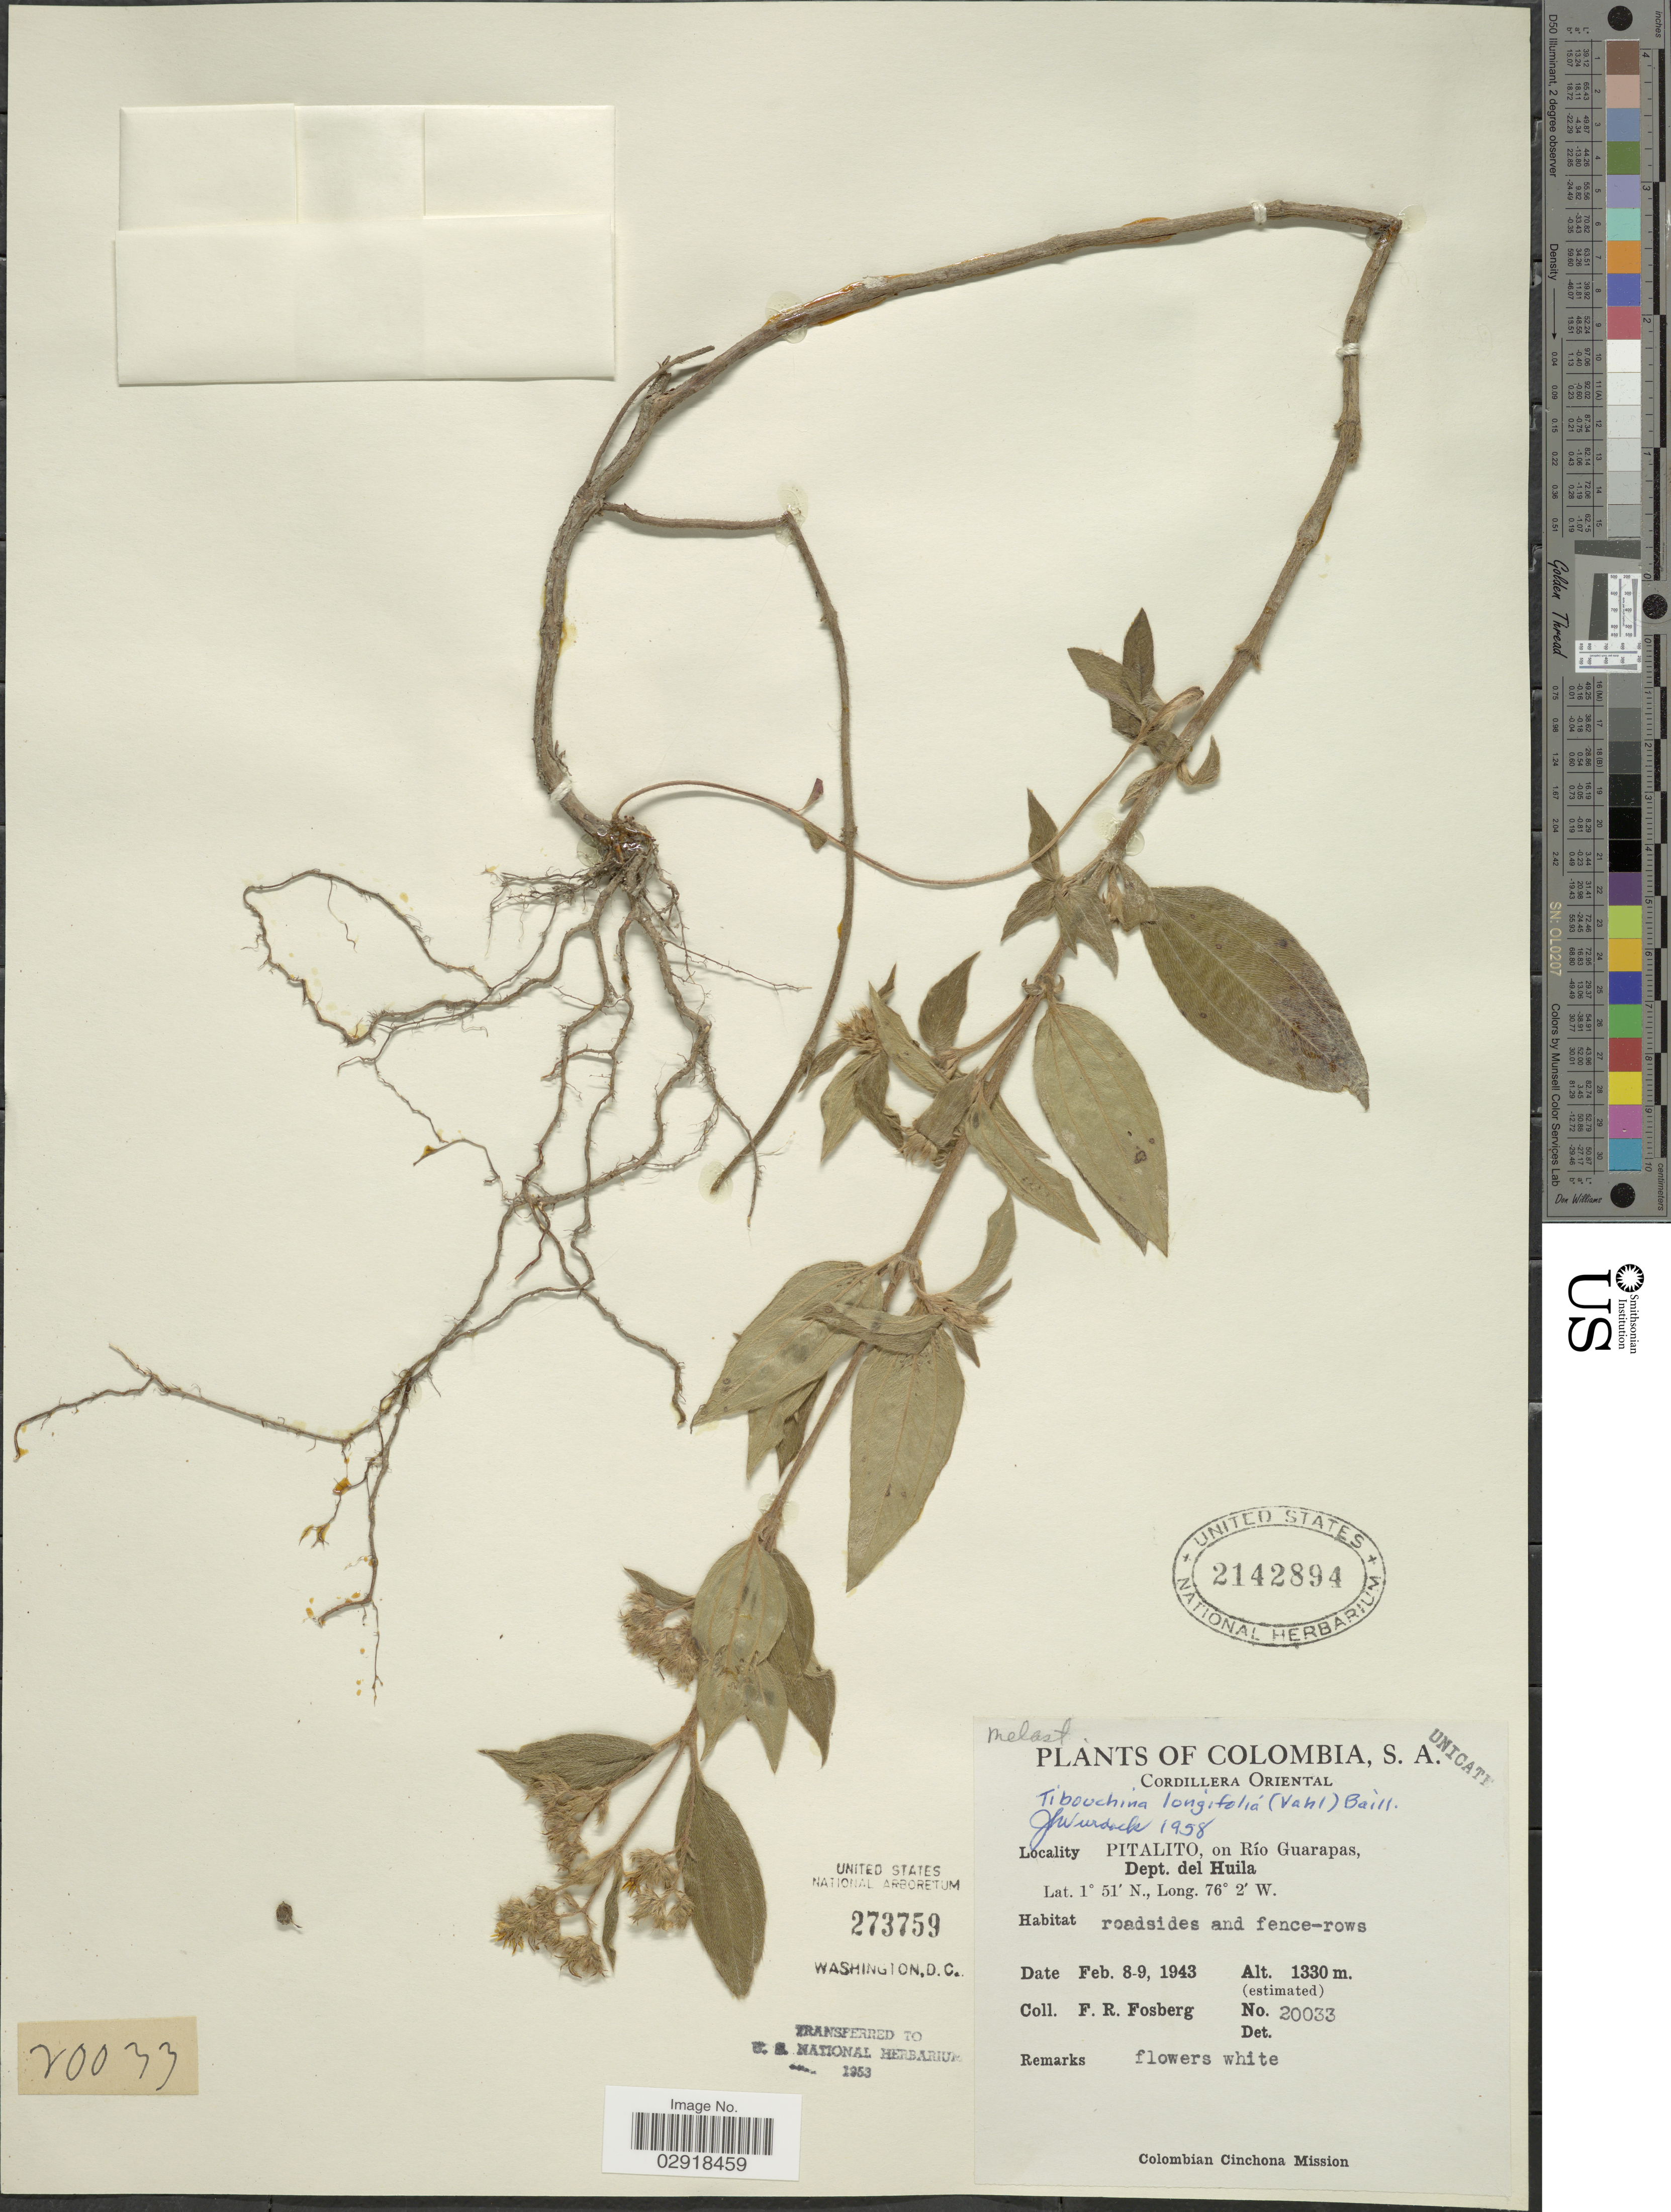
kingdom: Plantae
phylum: Tracheophyta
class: Magnoliopsida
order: Myrtales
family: Melastomataceae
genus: Chaetogastra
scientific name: Chaetogastra longifolia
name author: (Vahl) DC.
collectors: F. R. Fosberg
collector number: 20033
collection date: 1943-02-08/1943-02-09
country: Colombia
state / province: Huila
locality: Cordillera Oriental, Pitalito, on Río Guarapas, Dept. del Huila.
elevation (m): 1330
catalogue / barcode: US 2142894